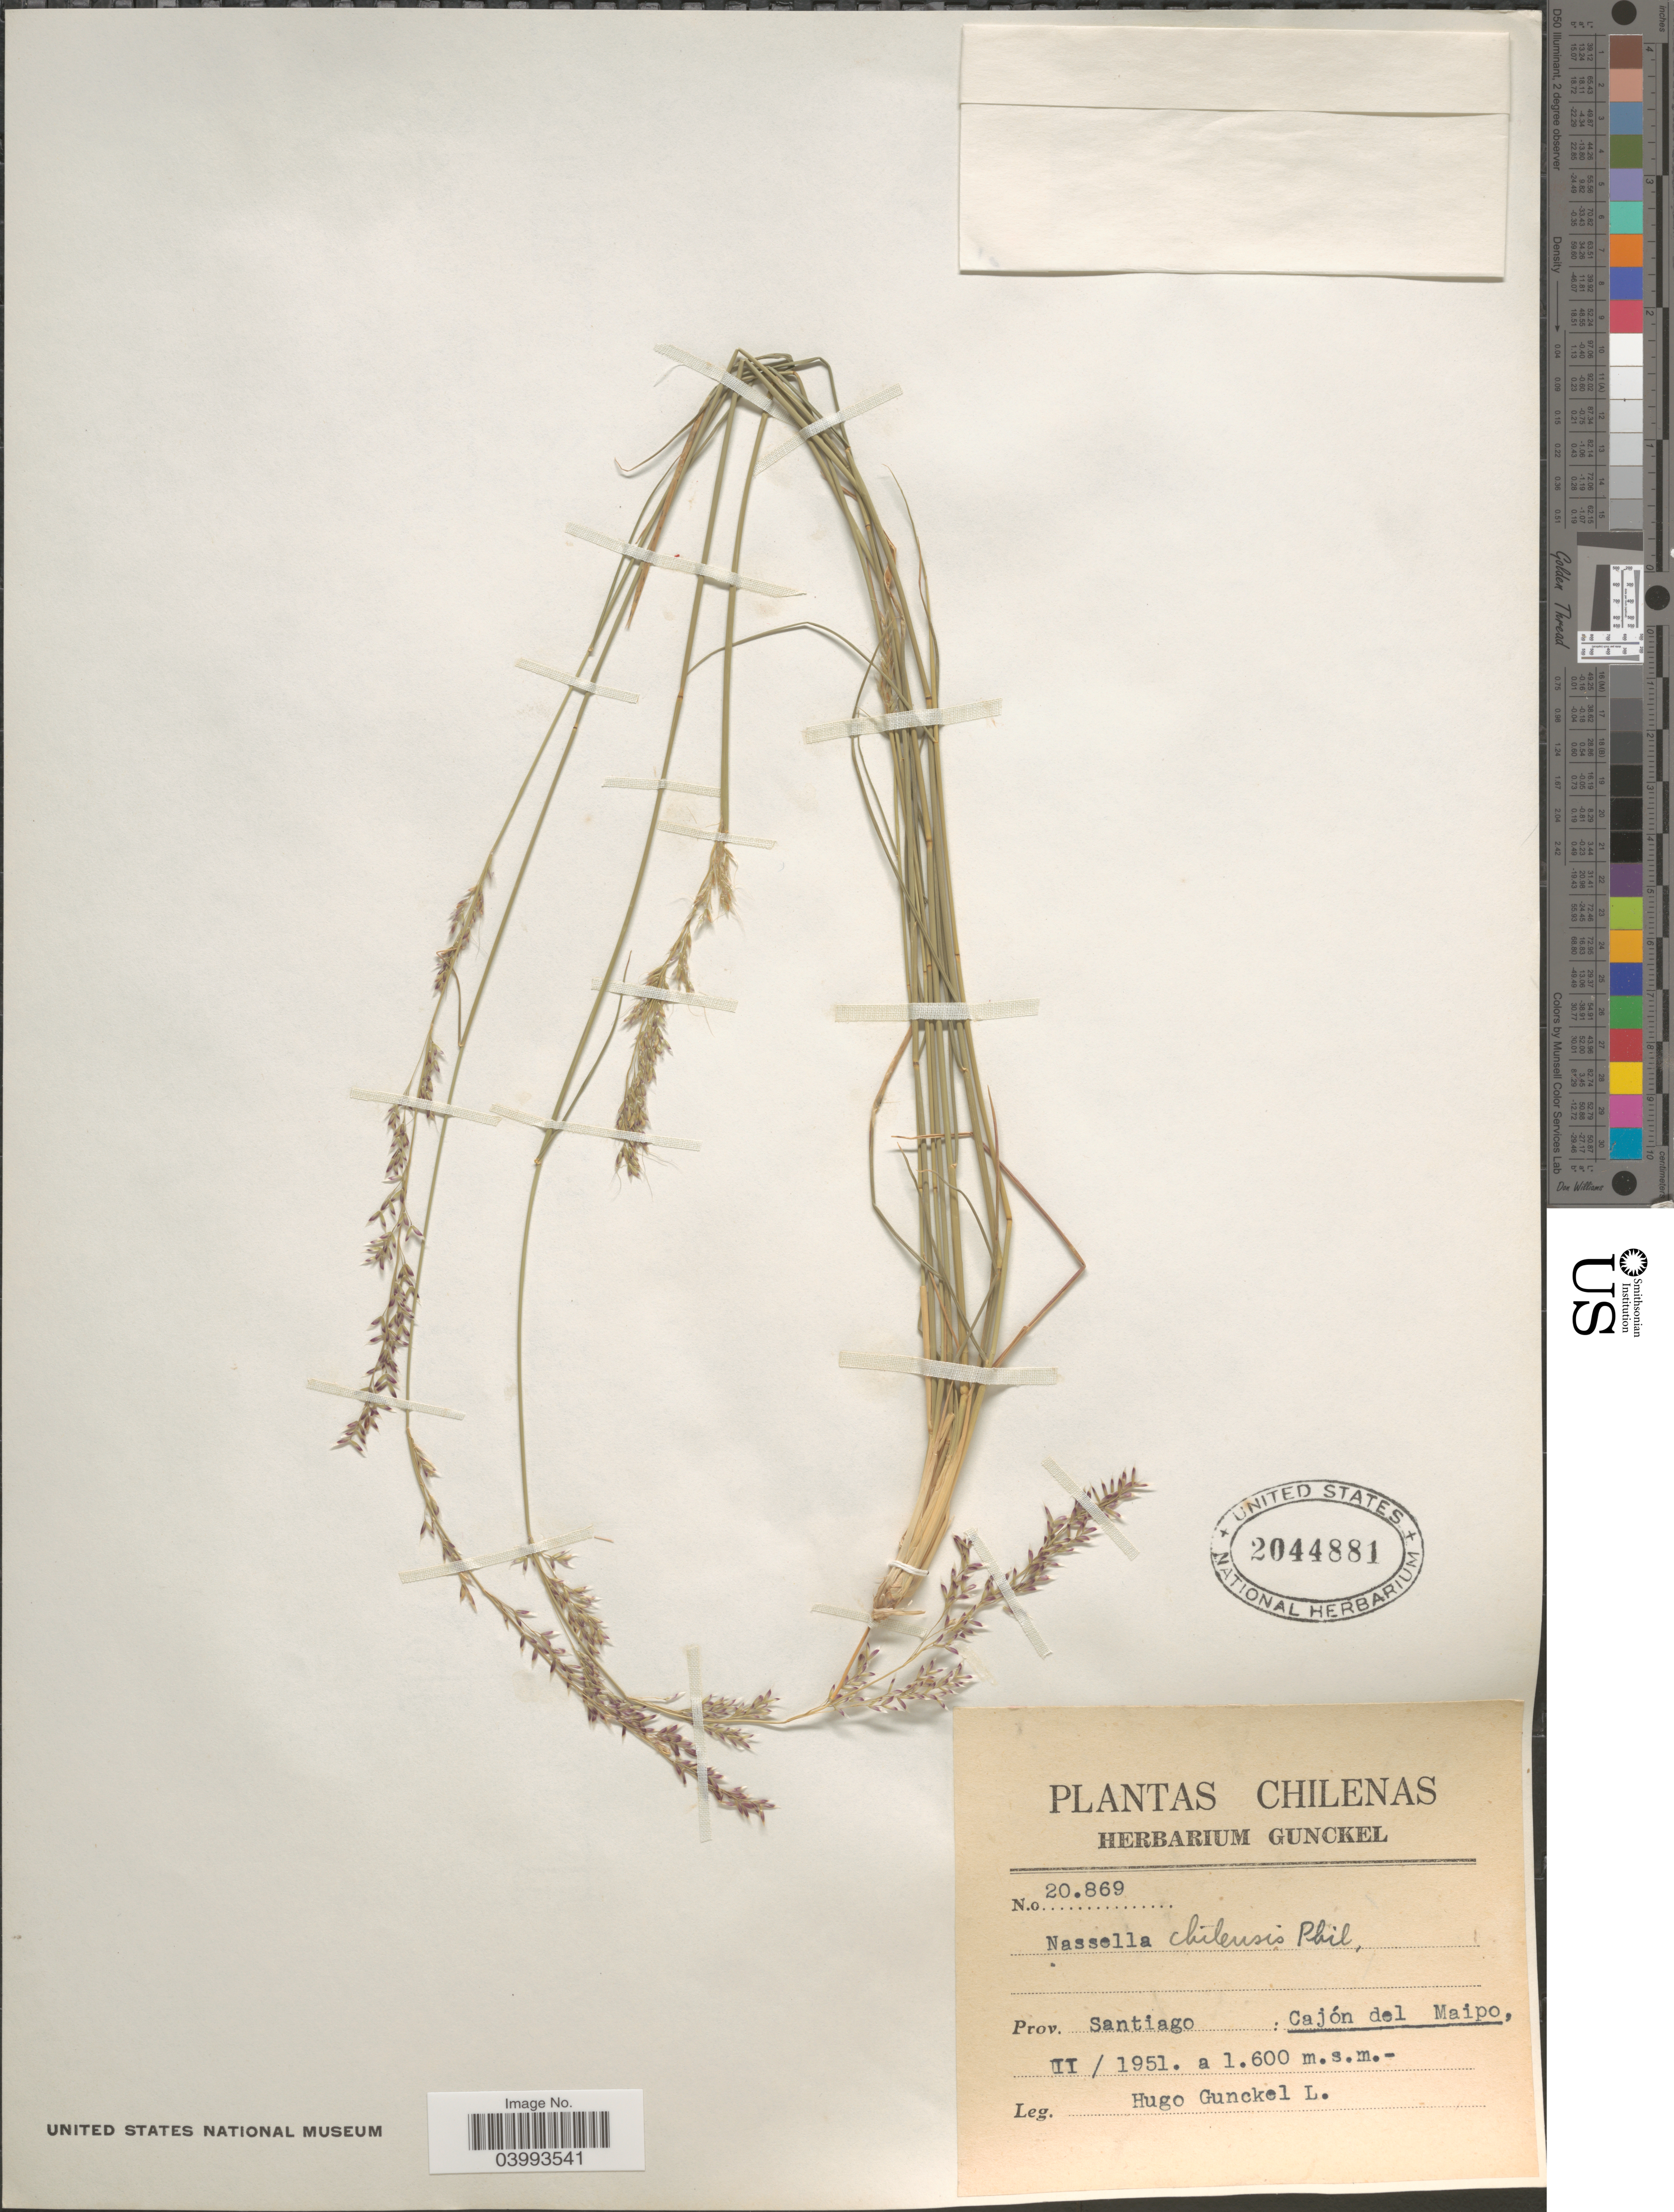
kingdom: Plantae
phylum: Tracheophyta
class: Liliopsida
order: Poales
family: Poaceae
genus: Nassella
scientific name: Nassella chilensis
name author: (Trin.) É. Desv.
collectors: H. Gunckel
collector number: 20869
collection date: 1951-02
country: Chile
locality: Prov. Santiago. Cajón del Maipo.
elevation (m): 1600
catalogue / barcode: US 2044881